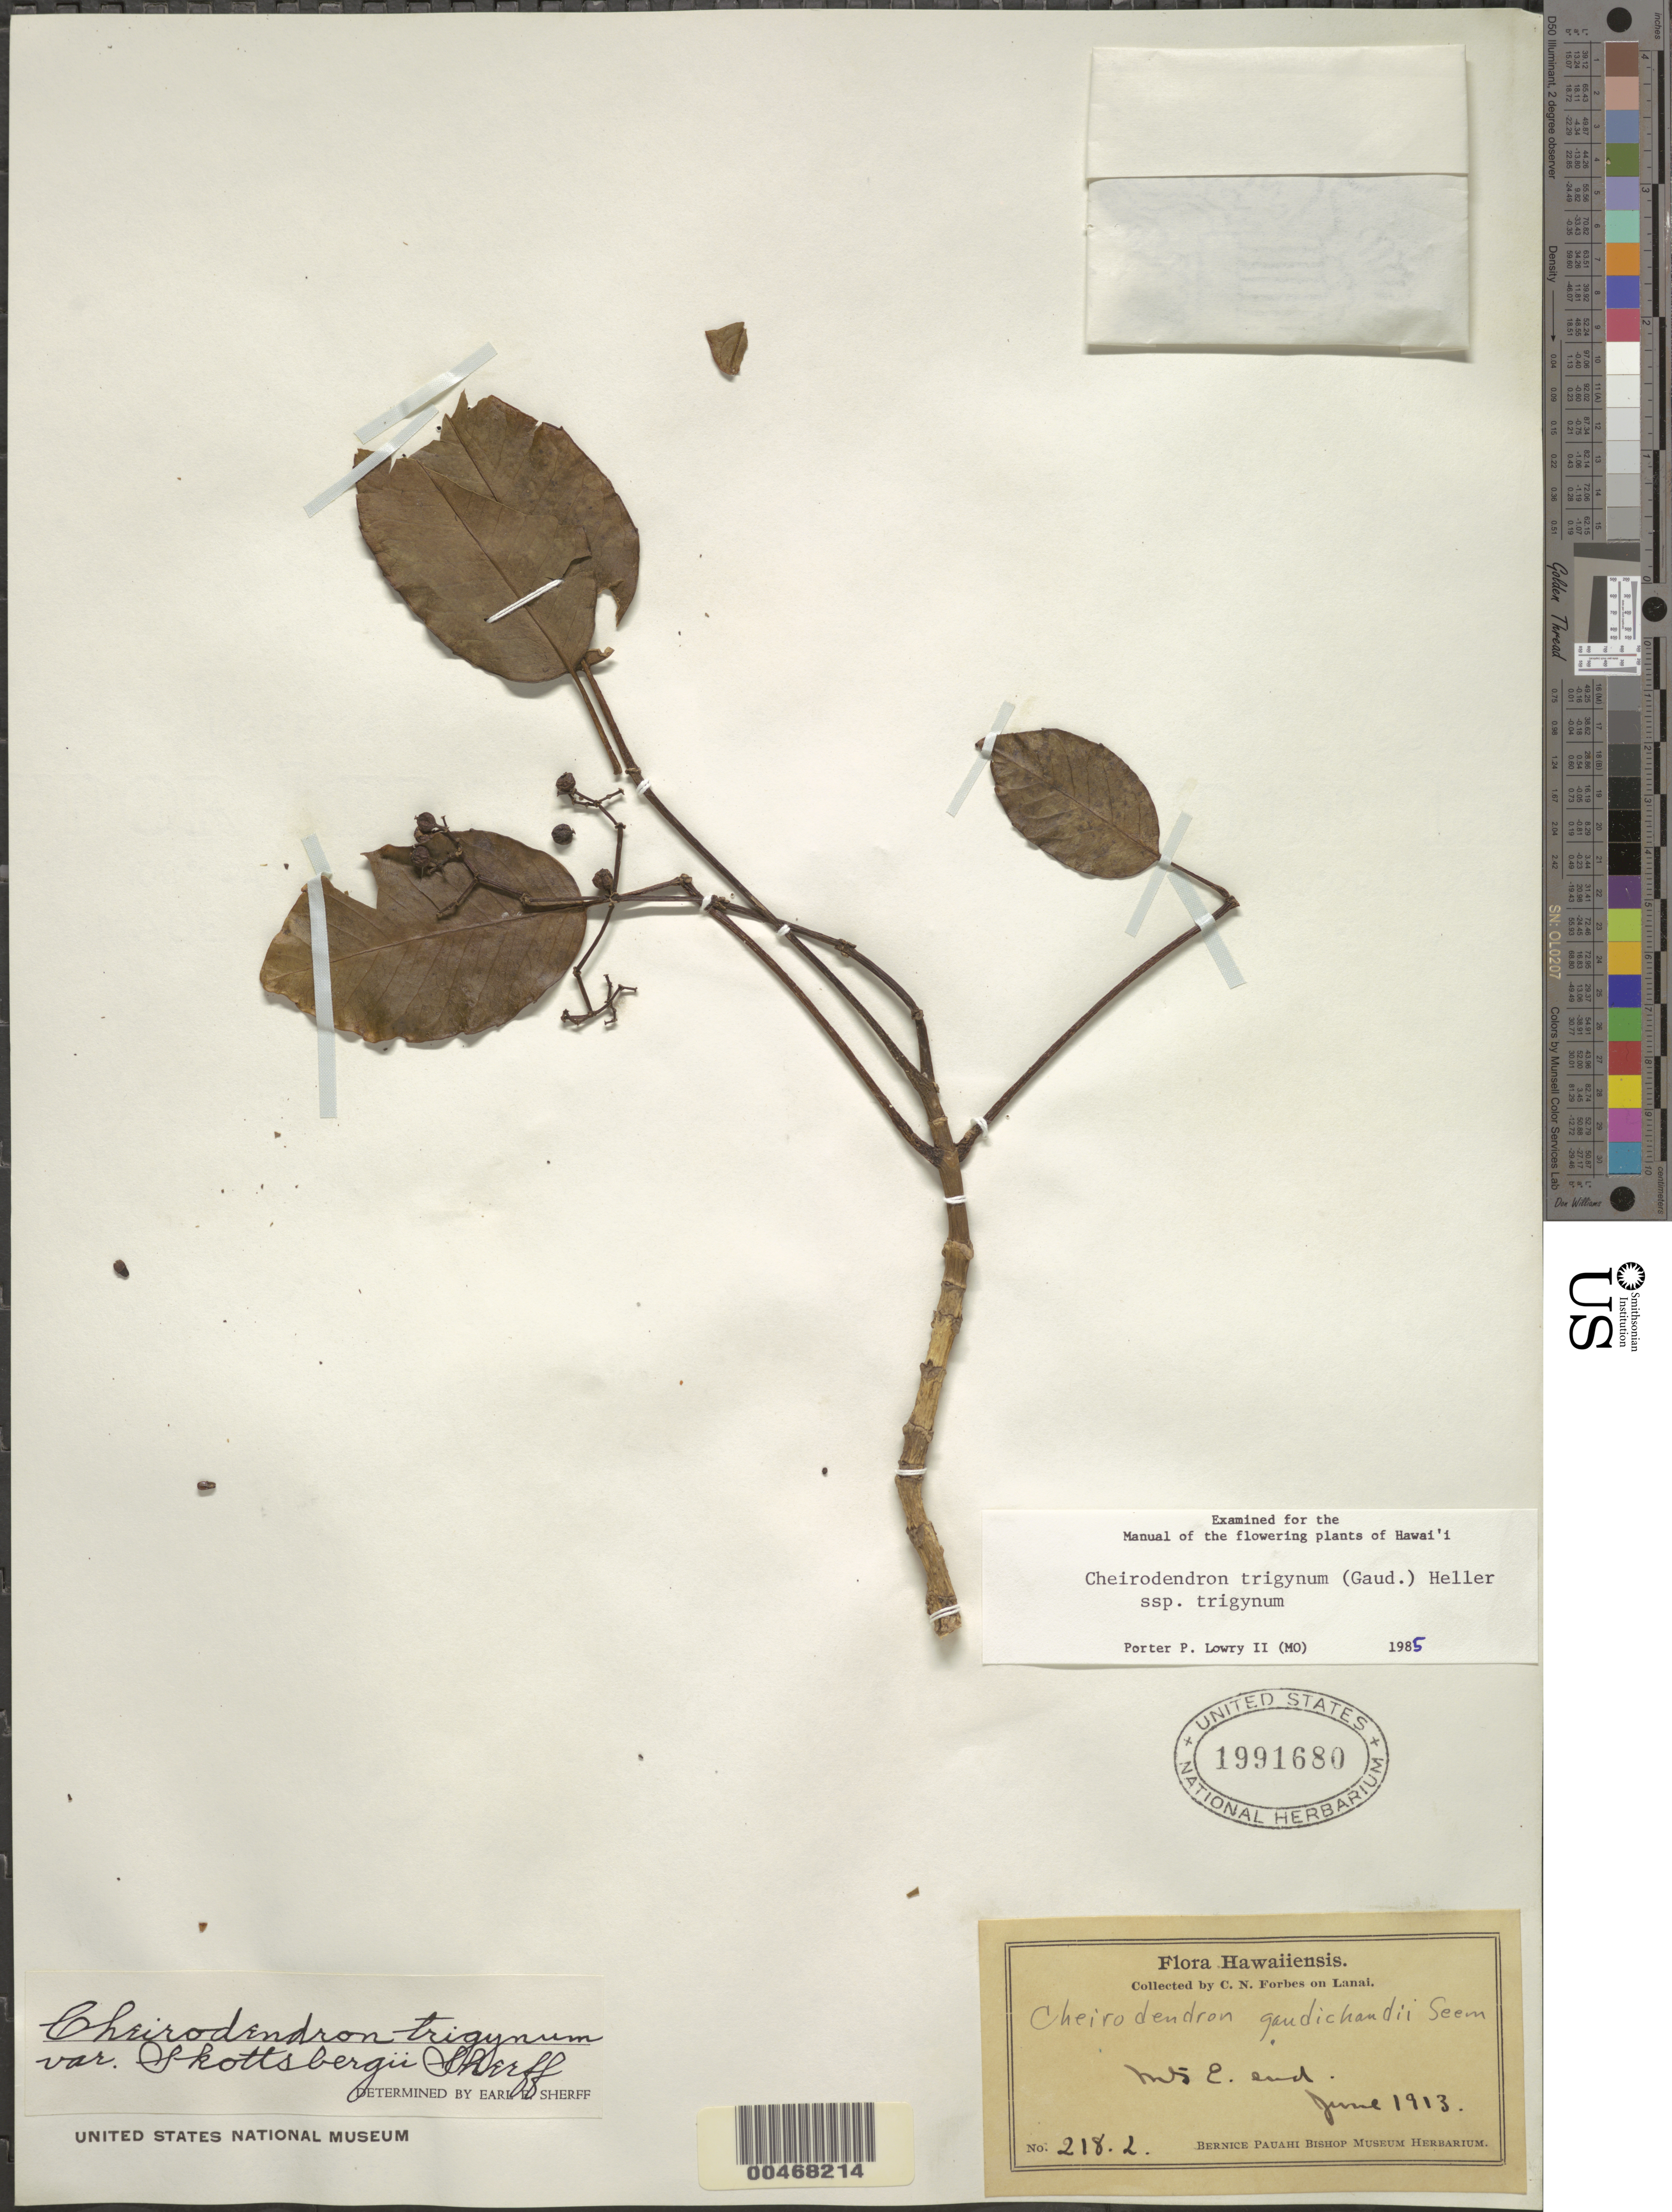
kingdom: Plantae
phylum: Tracheophyta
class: Magnoliopsida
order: Apiales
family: Araliaceae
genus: Cheirodendron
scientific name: Cheirodendron trigynum subsp. trigynum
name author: (Gaudich.) A. Heller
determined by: Lowry, P. P., (MO), Missouri Botanical Garden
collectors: C. N. Forbes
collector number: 218.L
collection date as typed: Jun 1913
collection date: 1913-06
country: United States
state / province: Hawaii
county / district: Maui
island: Lana'i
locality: Mountains E end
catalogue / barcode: US 1991680